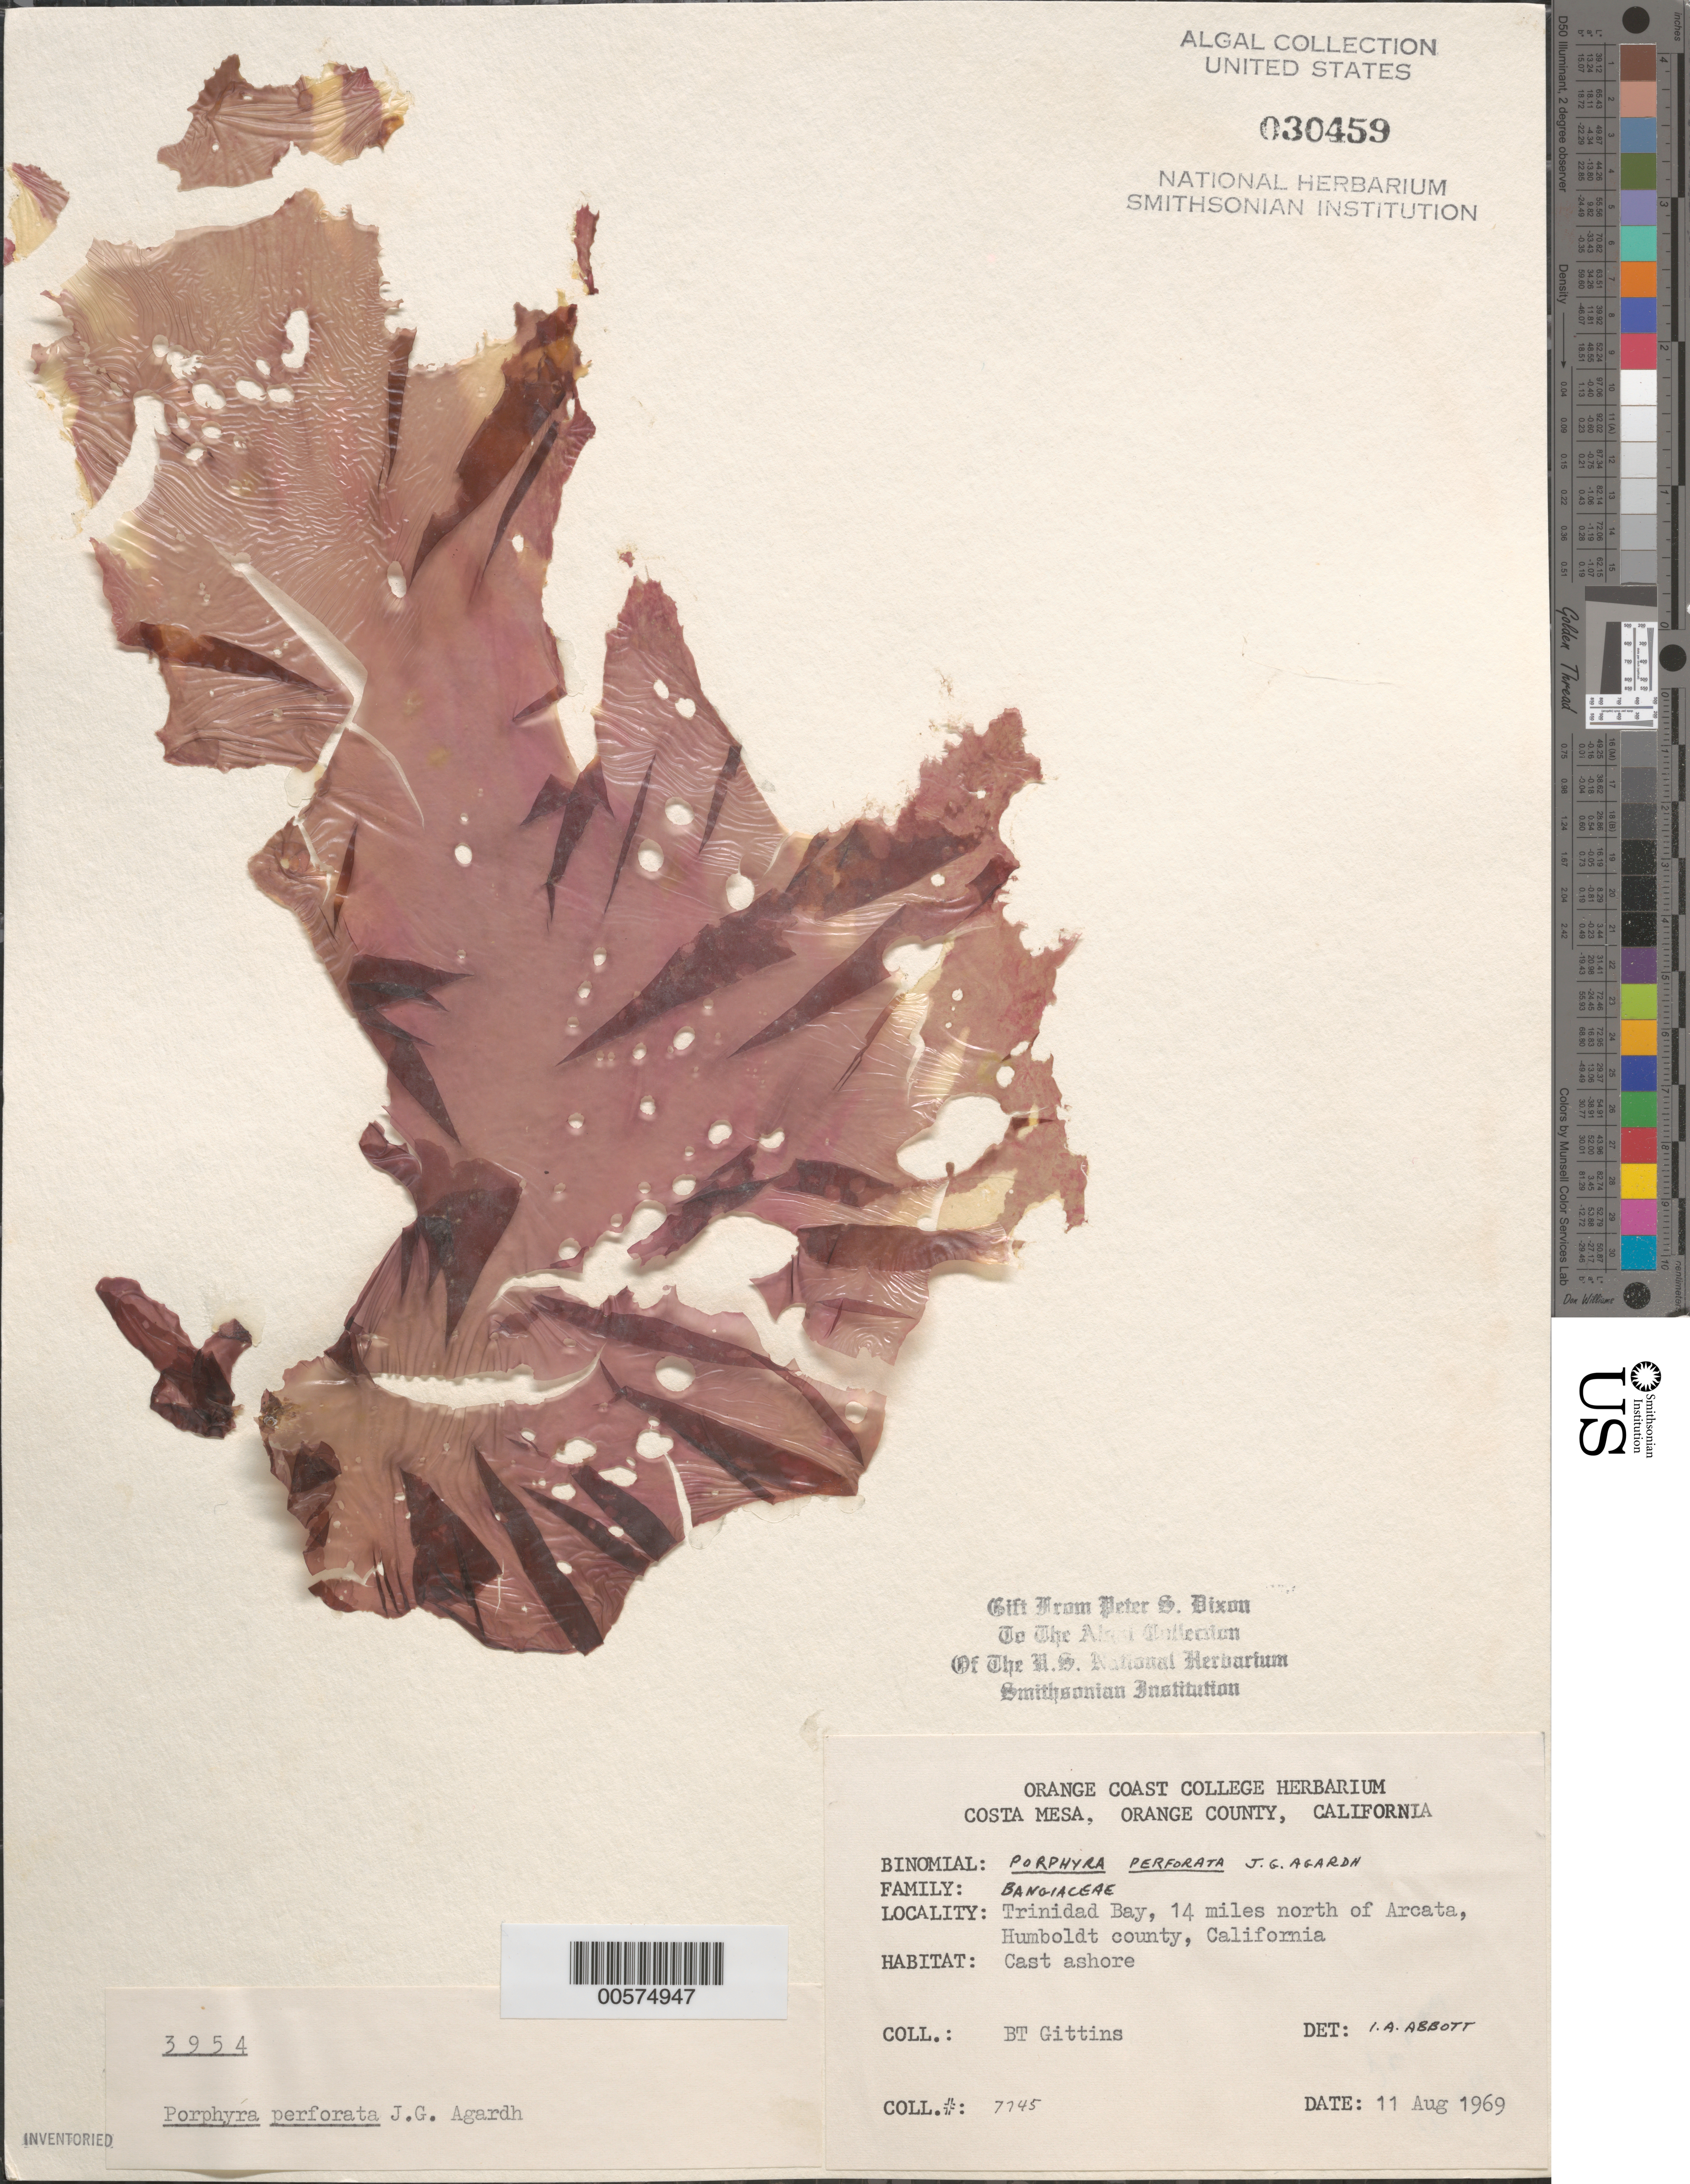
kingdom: Plantae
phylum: Rhodophyta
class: Bangiophyceae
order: Bangiales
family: Bangiaceae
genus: Pyropia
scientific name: Pyropia perforata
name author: (J. Agardh) S.C. Lindstrom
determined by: Algae name updating Project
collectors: B. Gittins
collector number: BTG 7745 & PSD 3954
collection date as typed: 11 Aug 1969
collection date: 1969-08-11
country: United States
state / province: California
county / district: Humboldt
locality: Trinidad Head, 14 miles north of Arcata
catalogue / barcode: US 30459